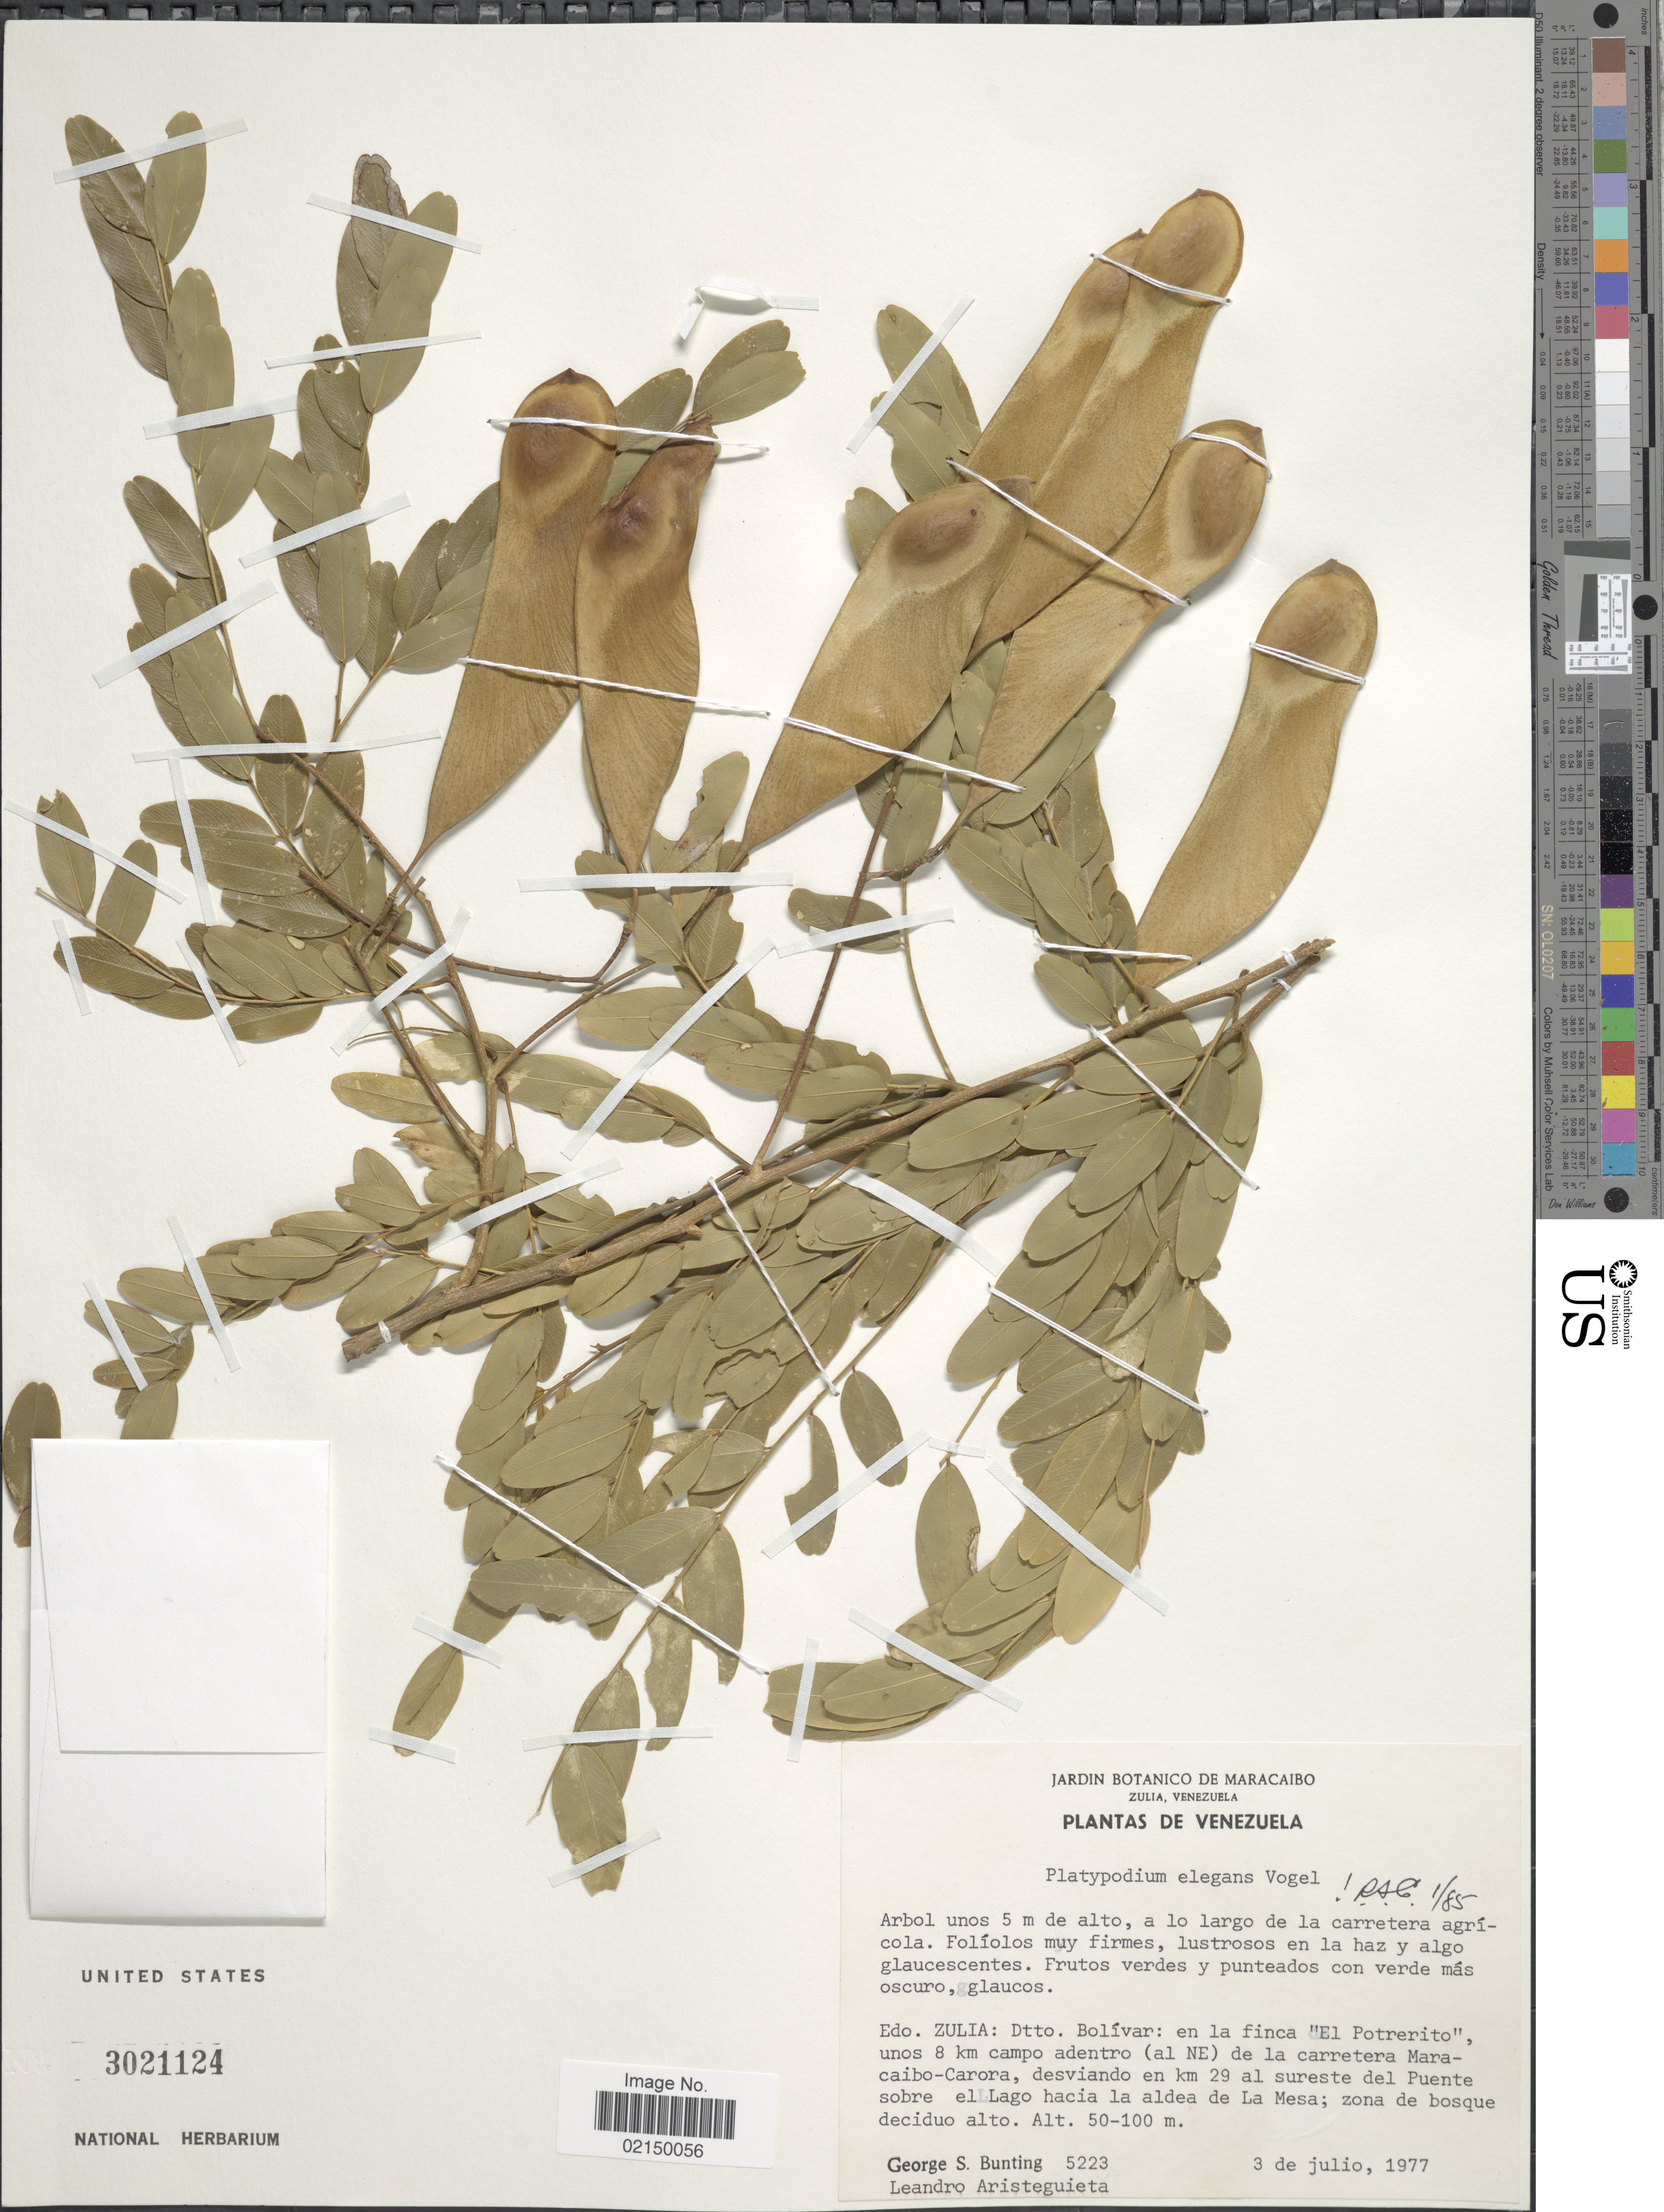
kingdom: Plantae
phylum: Tracheophyta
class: Magnoliopsida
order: Fabales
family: Fabaceae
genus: Platypodium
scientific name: Platypodium elegans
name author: Vogel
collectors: G. S. Bunting & L. Aristeguieta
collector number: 5223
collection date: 1977-07-03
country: Venezuela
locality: Edo. Zulia: Dtto. Bolivar: en la finca ""El Potrerito"", unos 8 km campo adentro (al NE) de la carretera Maracaibo-Carora, desviano en km 29 al sureste del Puente sobre el Lago hacia la aldea de la Mesa; zona de bosque deciduo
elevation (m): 50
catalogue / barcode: US 3021124